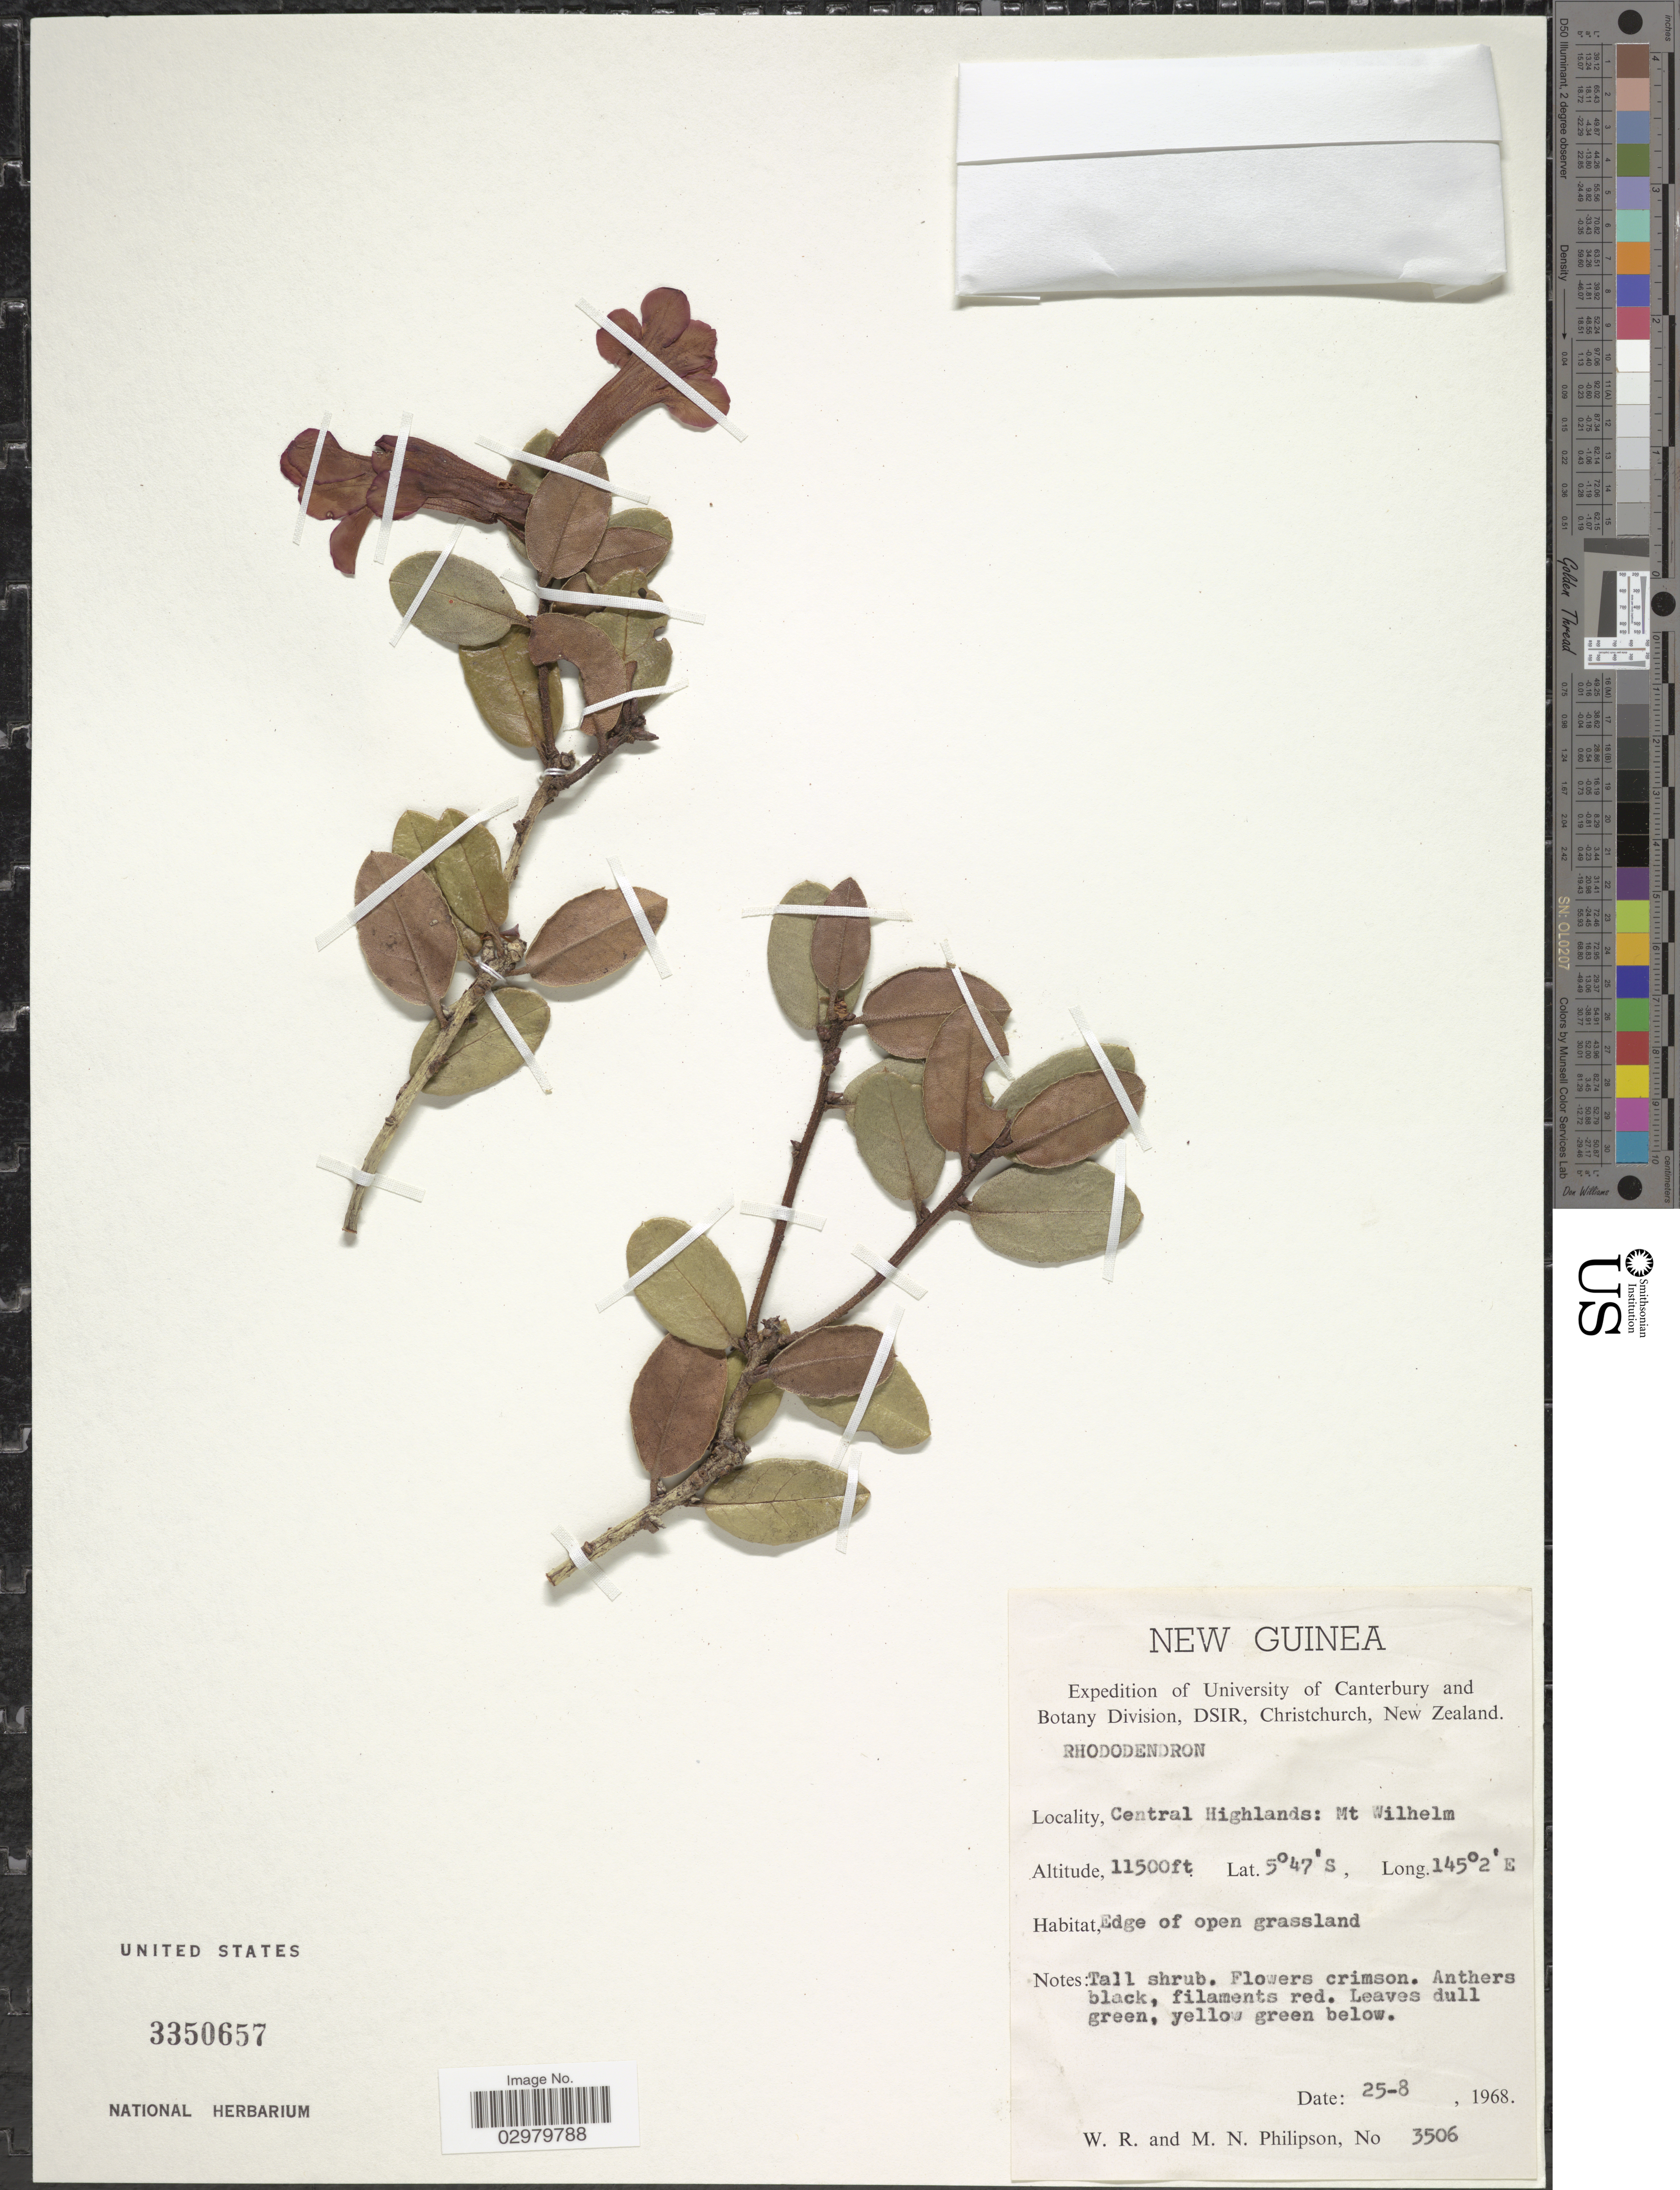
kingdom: Plantae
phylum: Tracheophyta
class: Magnoliopsida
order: Ericales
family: Ericaceae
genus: Rhododendron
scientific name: Rhododendron sp.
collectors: W. R. Philipson & M. Philipson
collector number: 3506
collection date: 1968-08-25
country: Papua New Guinea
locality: New Guinea. Central Highlands: Mt. Wilhelm.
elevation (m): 3505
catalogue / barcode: US 3350657